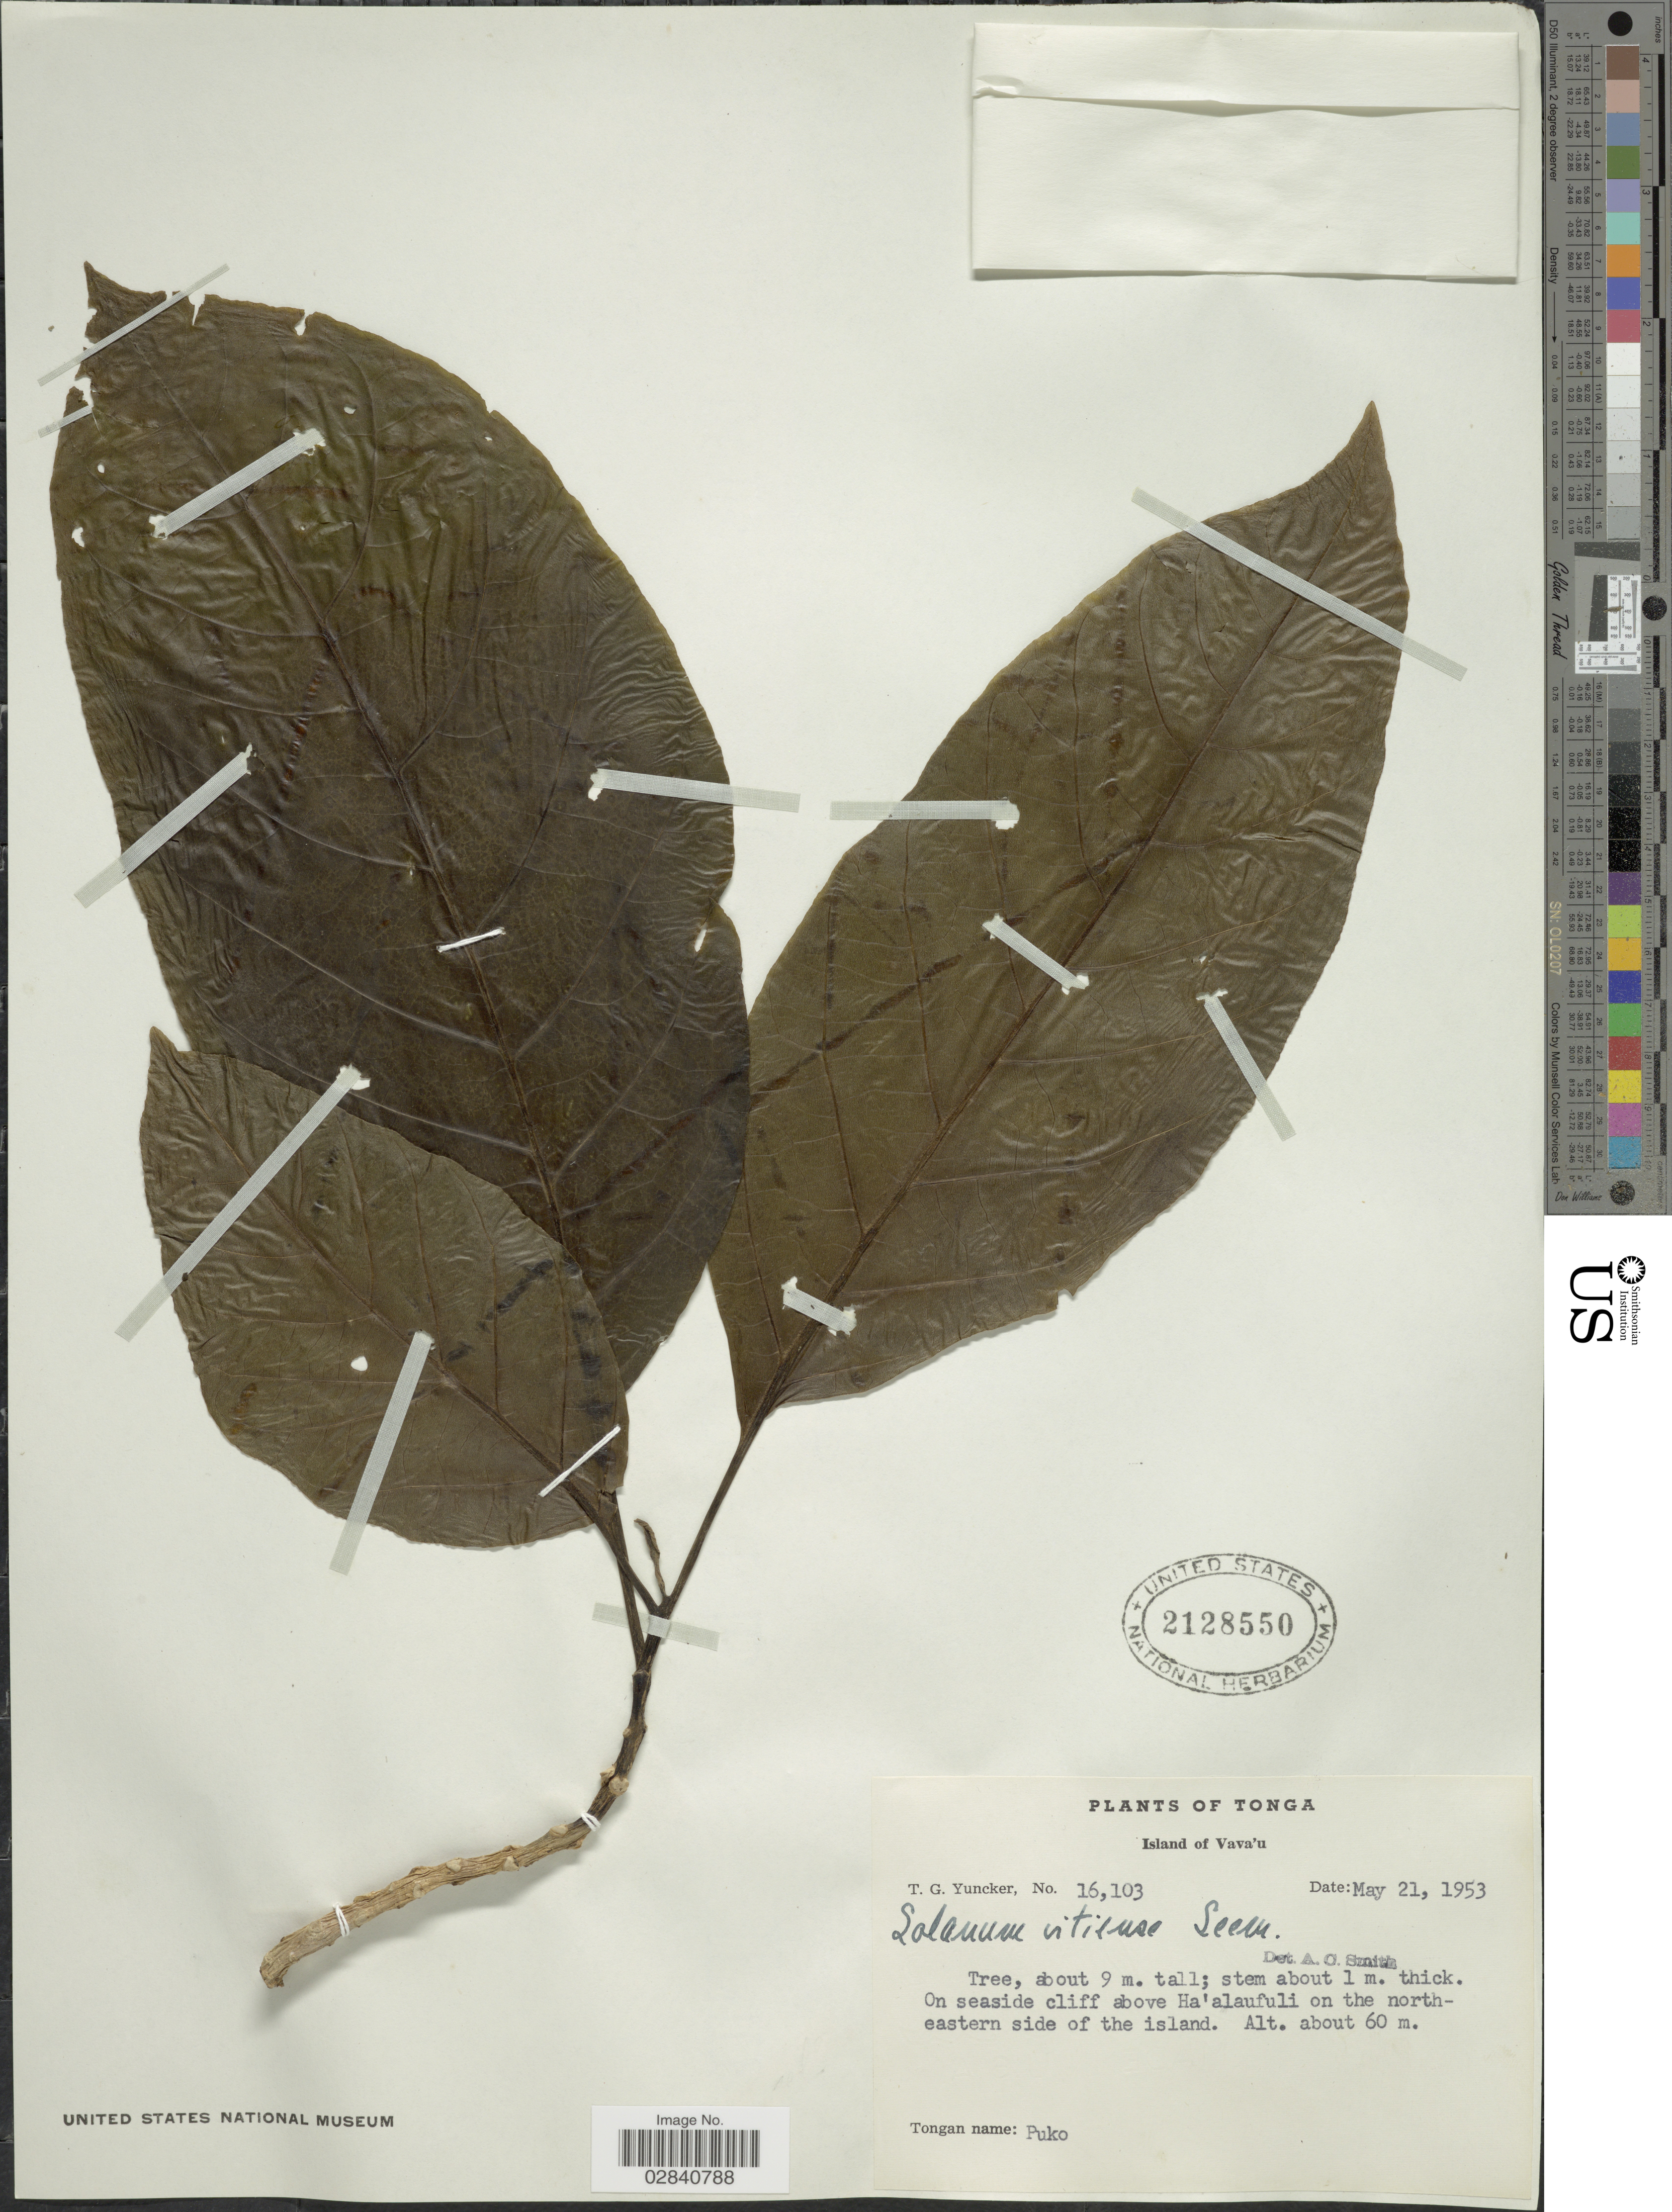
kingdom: Plantae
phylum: Tracheophyta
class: Magnoliopsida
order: Solanales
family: Solanaceae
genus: Lycianthes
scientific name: Lycianthes vitiensis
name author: (Seem.) A.R. Bean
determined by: Knapp, S. D.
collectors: T. G. Yuncker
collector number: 16103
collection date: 1953-05-21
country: Tonga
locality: Island of Vava'u. On seaside cliff above Ha'alaufuli on the northeastern side of the island.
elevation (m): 60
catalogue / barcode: US 2128550